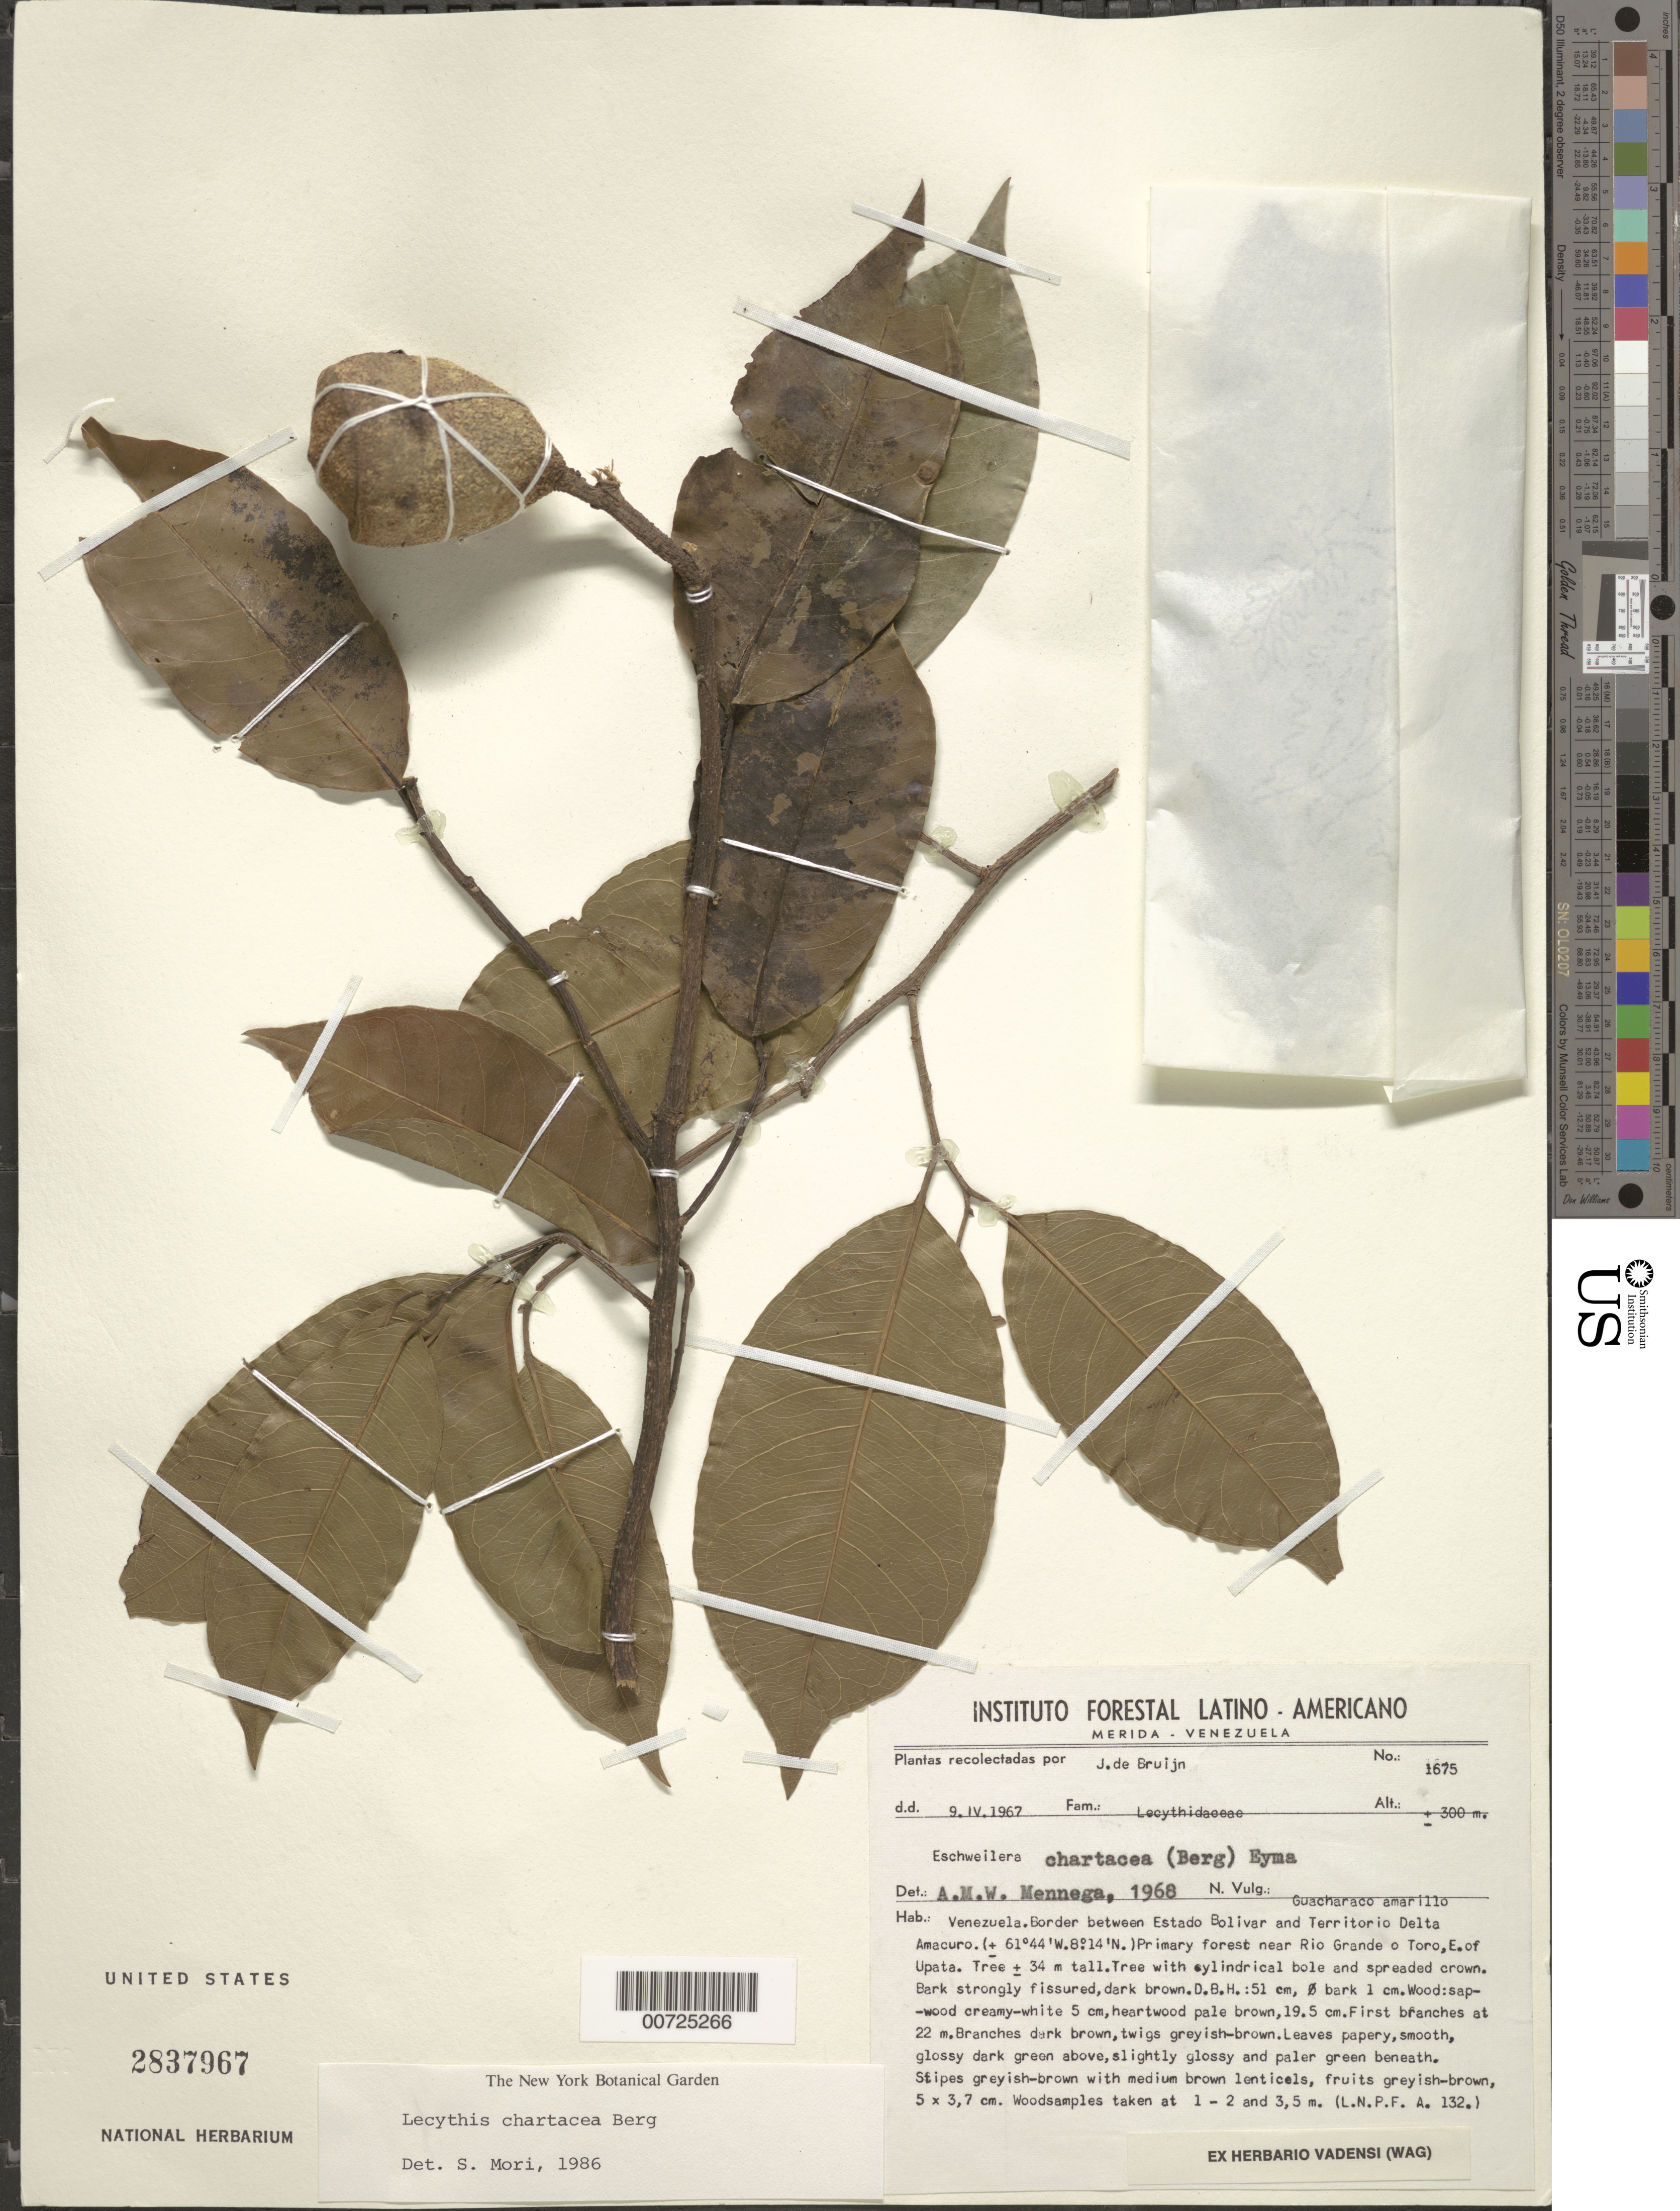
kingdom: Plantae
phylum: Tracheophyta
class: Magnoliopsida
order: Ericales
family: Lecythidaceae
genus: Lecythis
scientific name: Lecythis chartacea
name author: O. Berg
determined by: Mori, Scott A.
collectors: J. Bruijn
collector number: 1675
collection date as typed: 9-Apr-67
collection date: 1967-04-09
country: Venezuela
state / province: Bolívar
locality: Estado Bolívar and Territorío Delta Amacuro border, near Río Grande o Toro, E of Upata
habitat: Primary forest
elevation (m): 300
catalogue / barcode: US 2837967